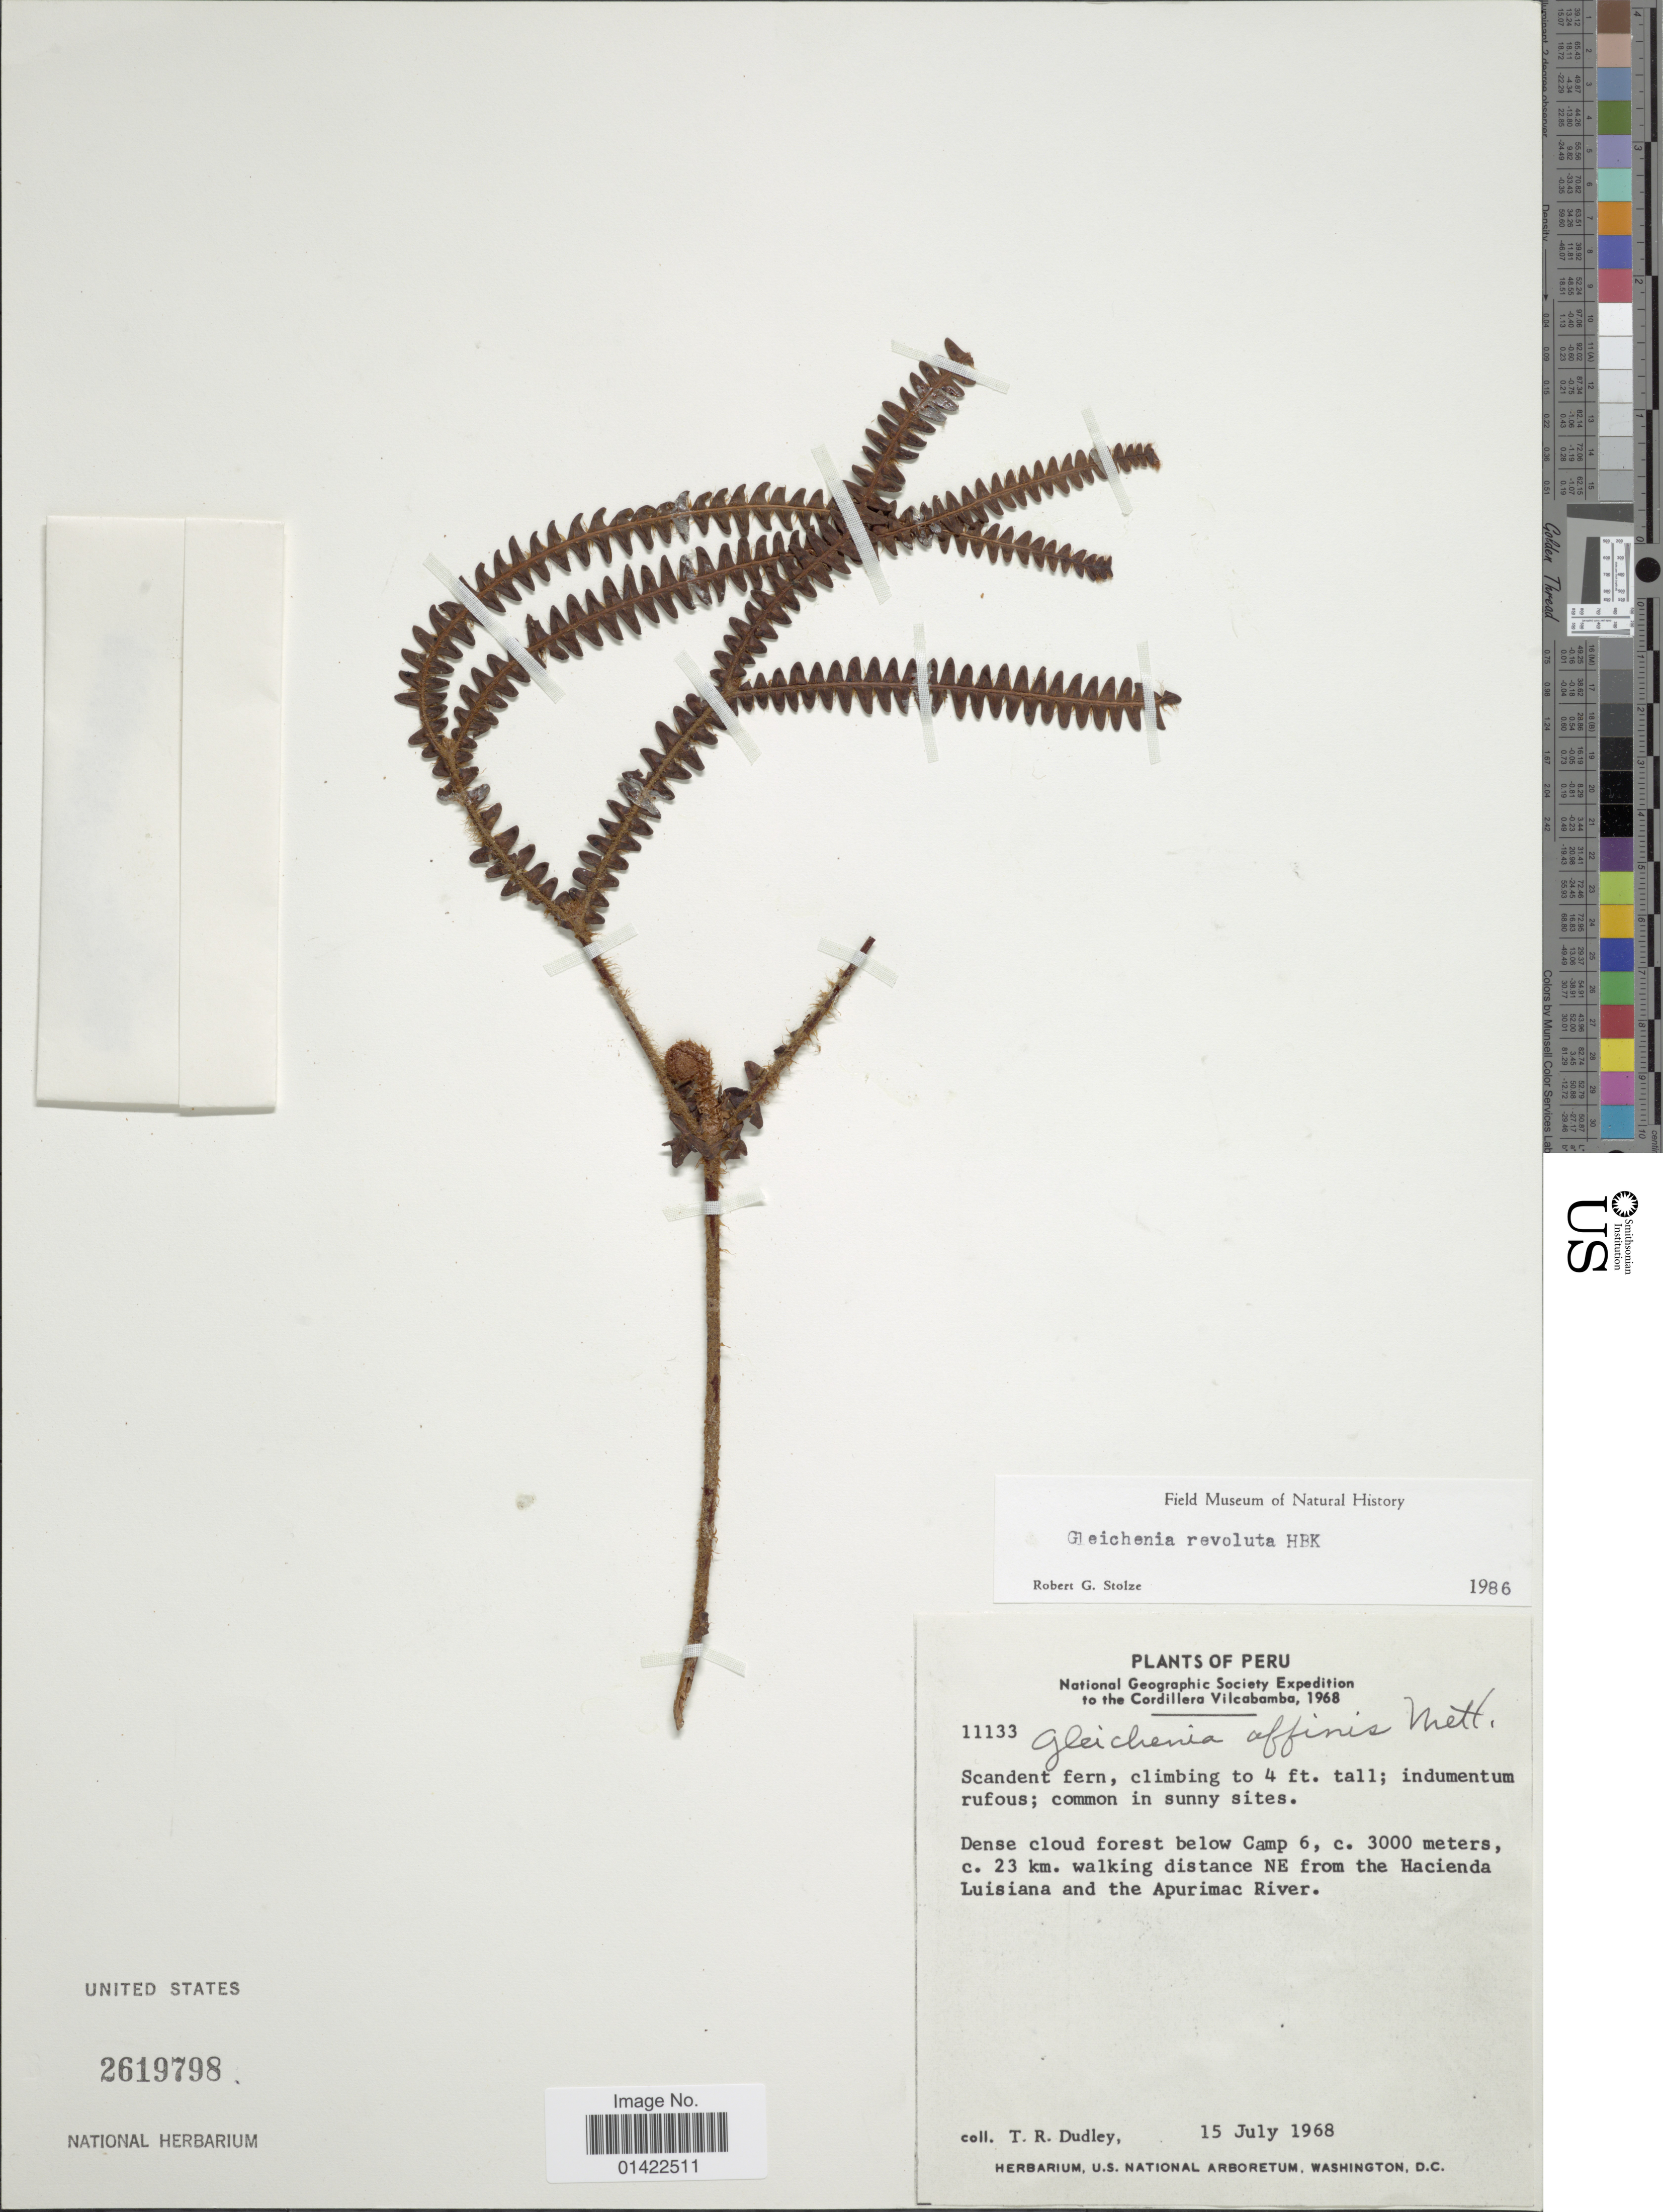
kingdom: Plantae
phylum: Tracheophyta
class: Polypodiopsida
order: Gleicheniales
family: Gleicheniaceae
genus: Sticherus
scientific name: Sticherus revolutus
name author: (Kunth) Ching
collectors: T. R. Dudley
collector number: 11133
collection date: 1968-07-15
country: Peru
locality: Cordillera Vilcabamba, dense cloud forest below Camp 6, c. 23 km. walking distance NE from the Hacienda Luisiana and the Apurimac River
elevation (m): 3000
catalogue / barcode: US 2619798